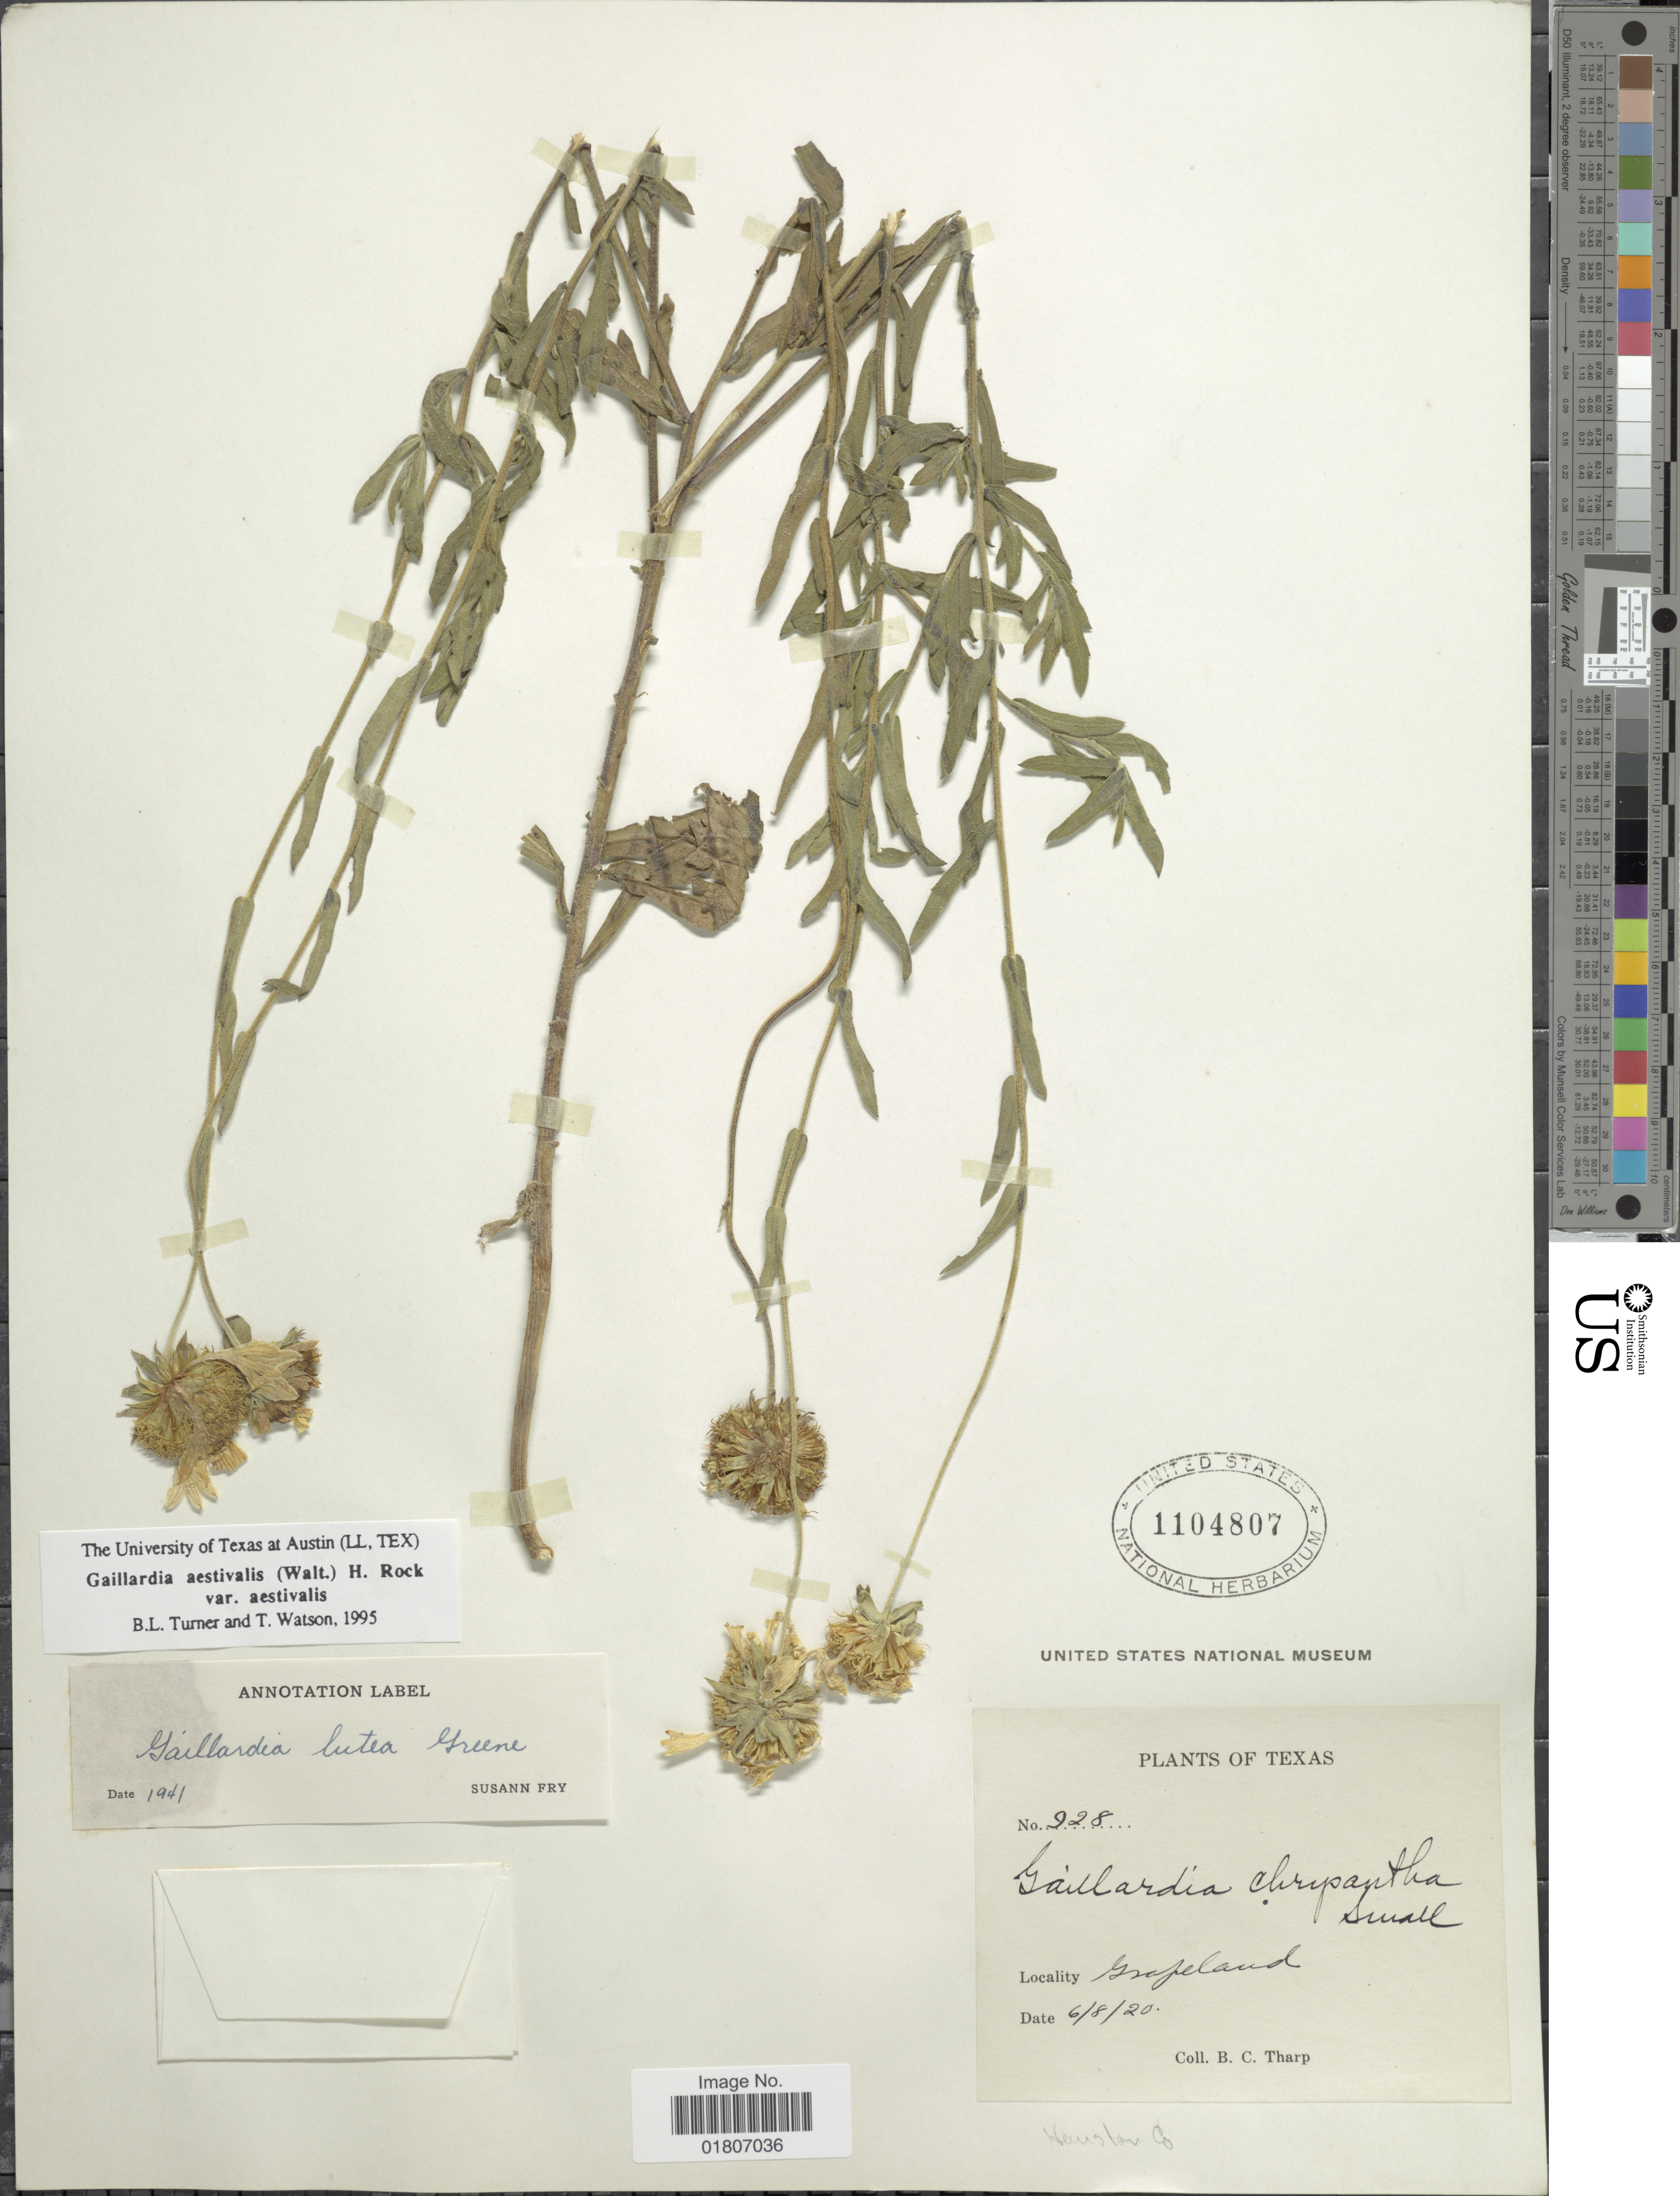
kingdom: Plantae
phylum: Tracheophyta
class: Magnoliopsida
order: Asterales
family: Asteraceae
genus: Gaillardia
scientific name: Gaillardia aestivalis var. aestivalis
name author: (Walter) H. Rock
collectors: B. C. Tharp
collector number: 228*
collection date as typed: Transcribed d/m/y: 8/6/20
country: United States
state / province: Texas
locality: Grapeland. Houston Co.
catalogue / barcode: US 1104807